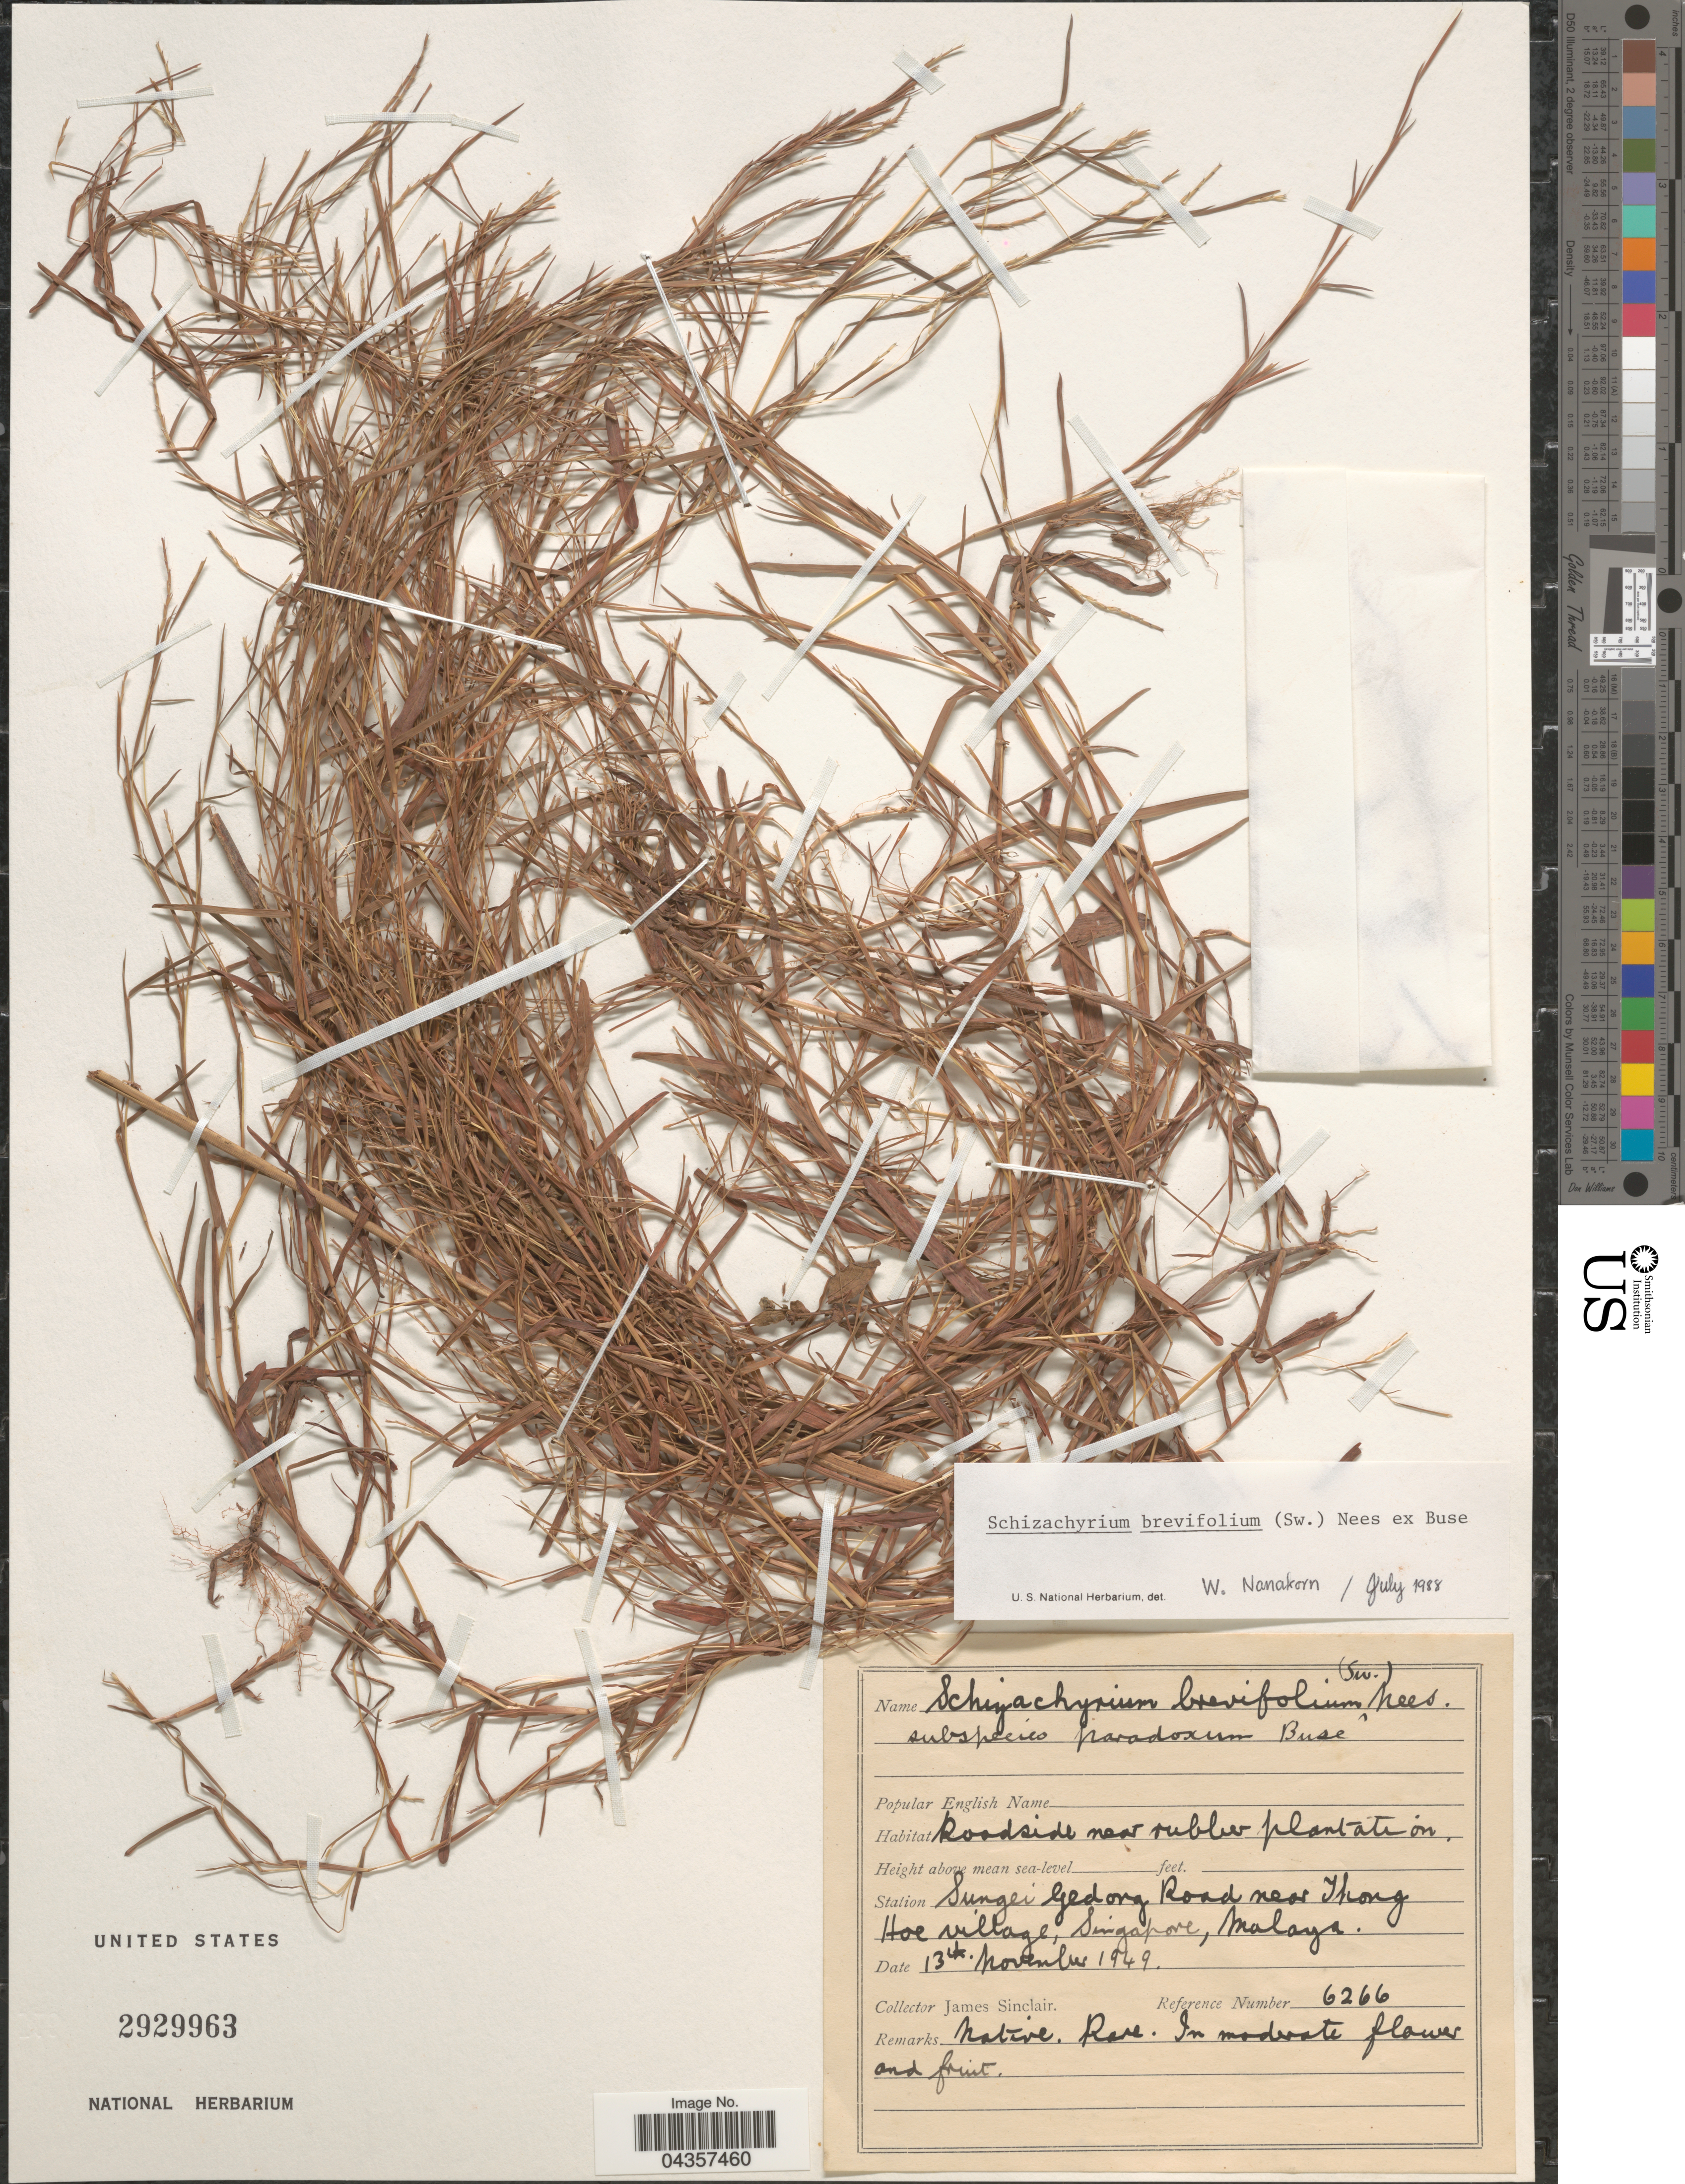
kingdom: Plantae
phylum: Tracheophyta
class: Liliopsida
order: Poales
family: Poaceae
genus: Schizachyrium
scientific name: Schizachyrium brevifolium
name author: (Sw.) Nees ex Büse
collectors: J. Sinclair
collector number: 6266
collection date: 1949-11-13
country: Singapore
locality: Sungei Gedong Road near Thong Hoe village, Malaya.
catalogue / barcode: US 2929963